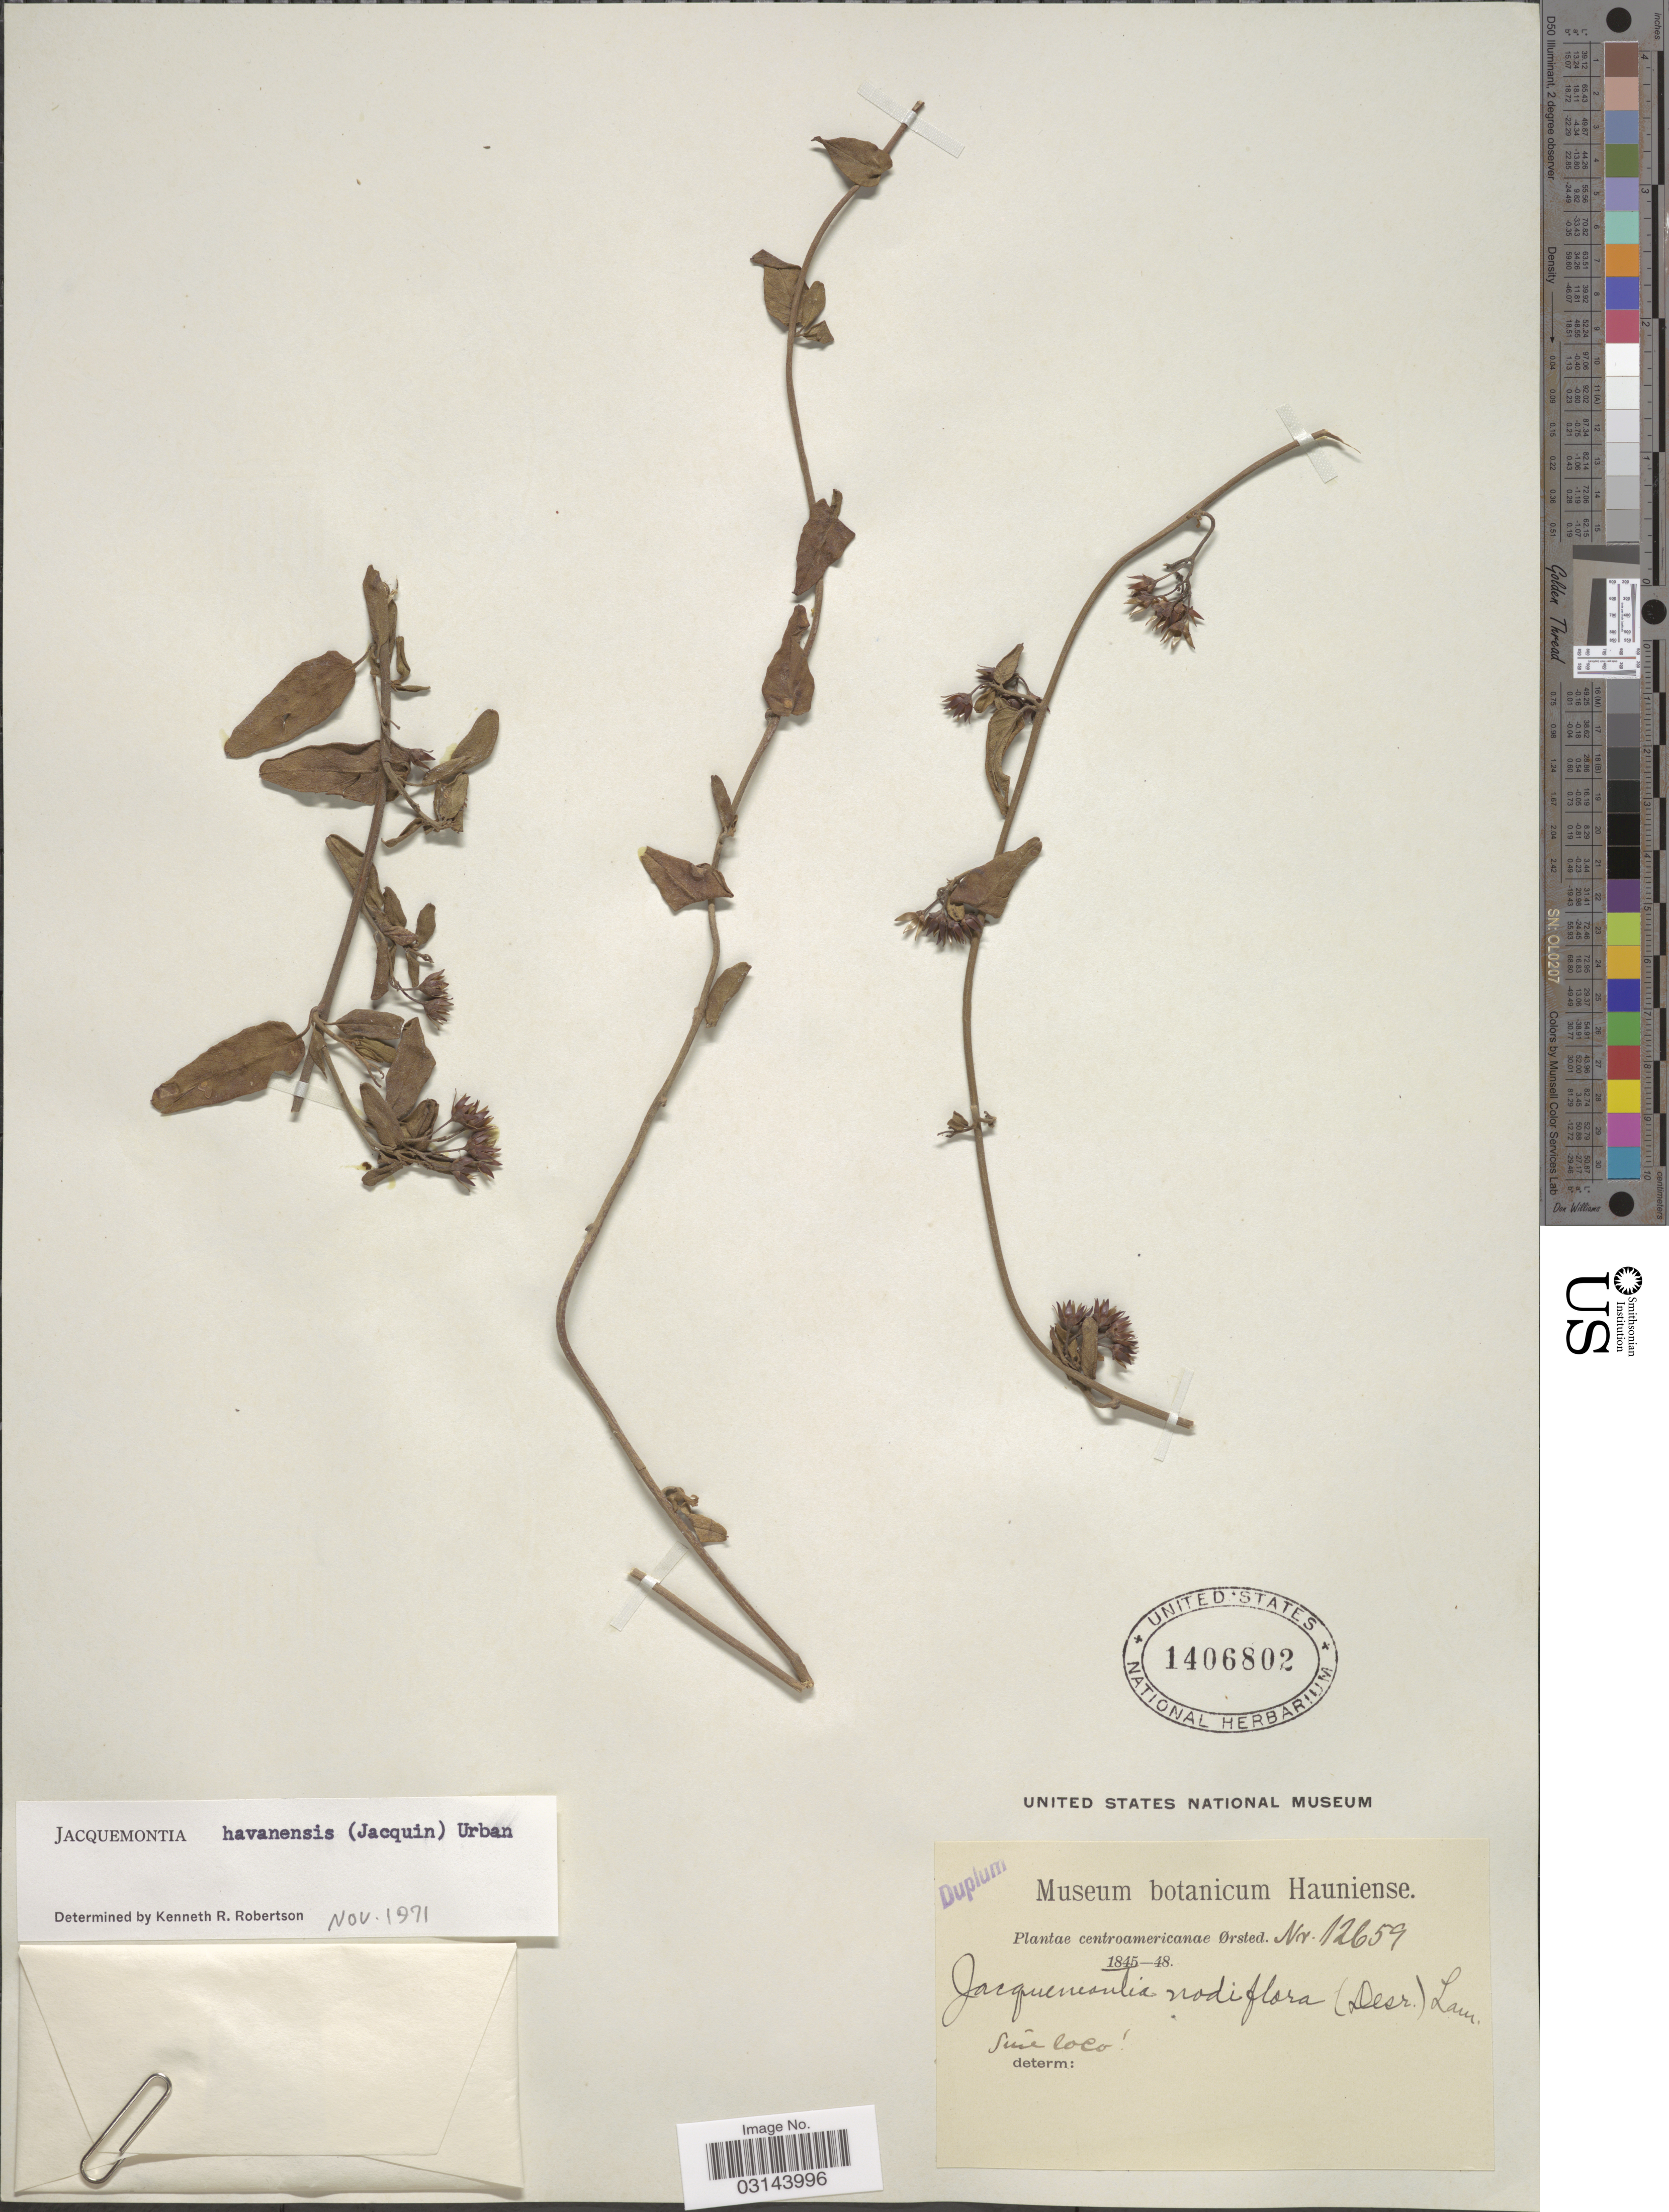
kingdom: Plantae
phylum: Tracheophyta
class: Magnoliopsida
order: Solanales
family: Convolvulaceae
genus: Jacquemontia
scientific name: Jacquemontia havanensis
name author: (Jacq.) Urb.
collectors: Ørsted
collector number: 12659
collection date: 1845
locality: Centroamericanae, Sine loco.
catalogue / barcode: US 1406802